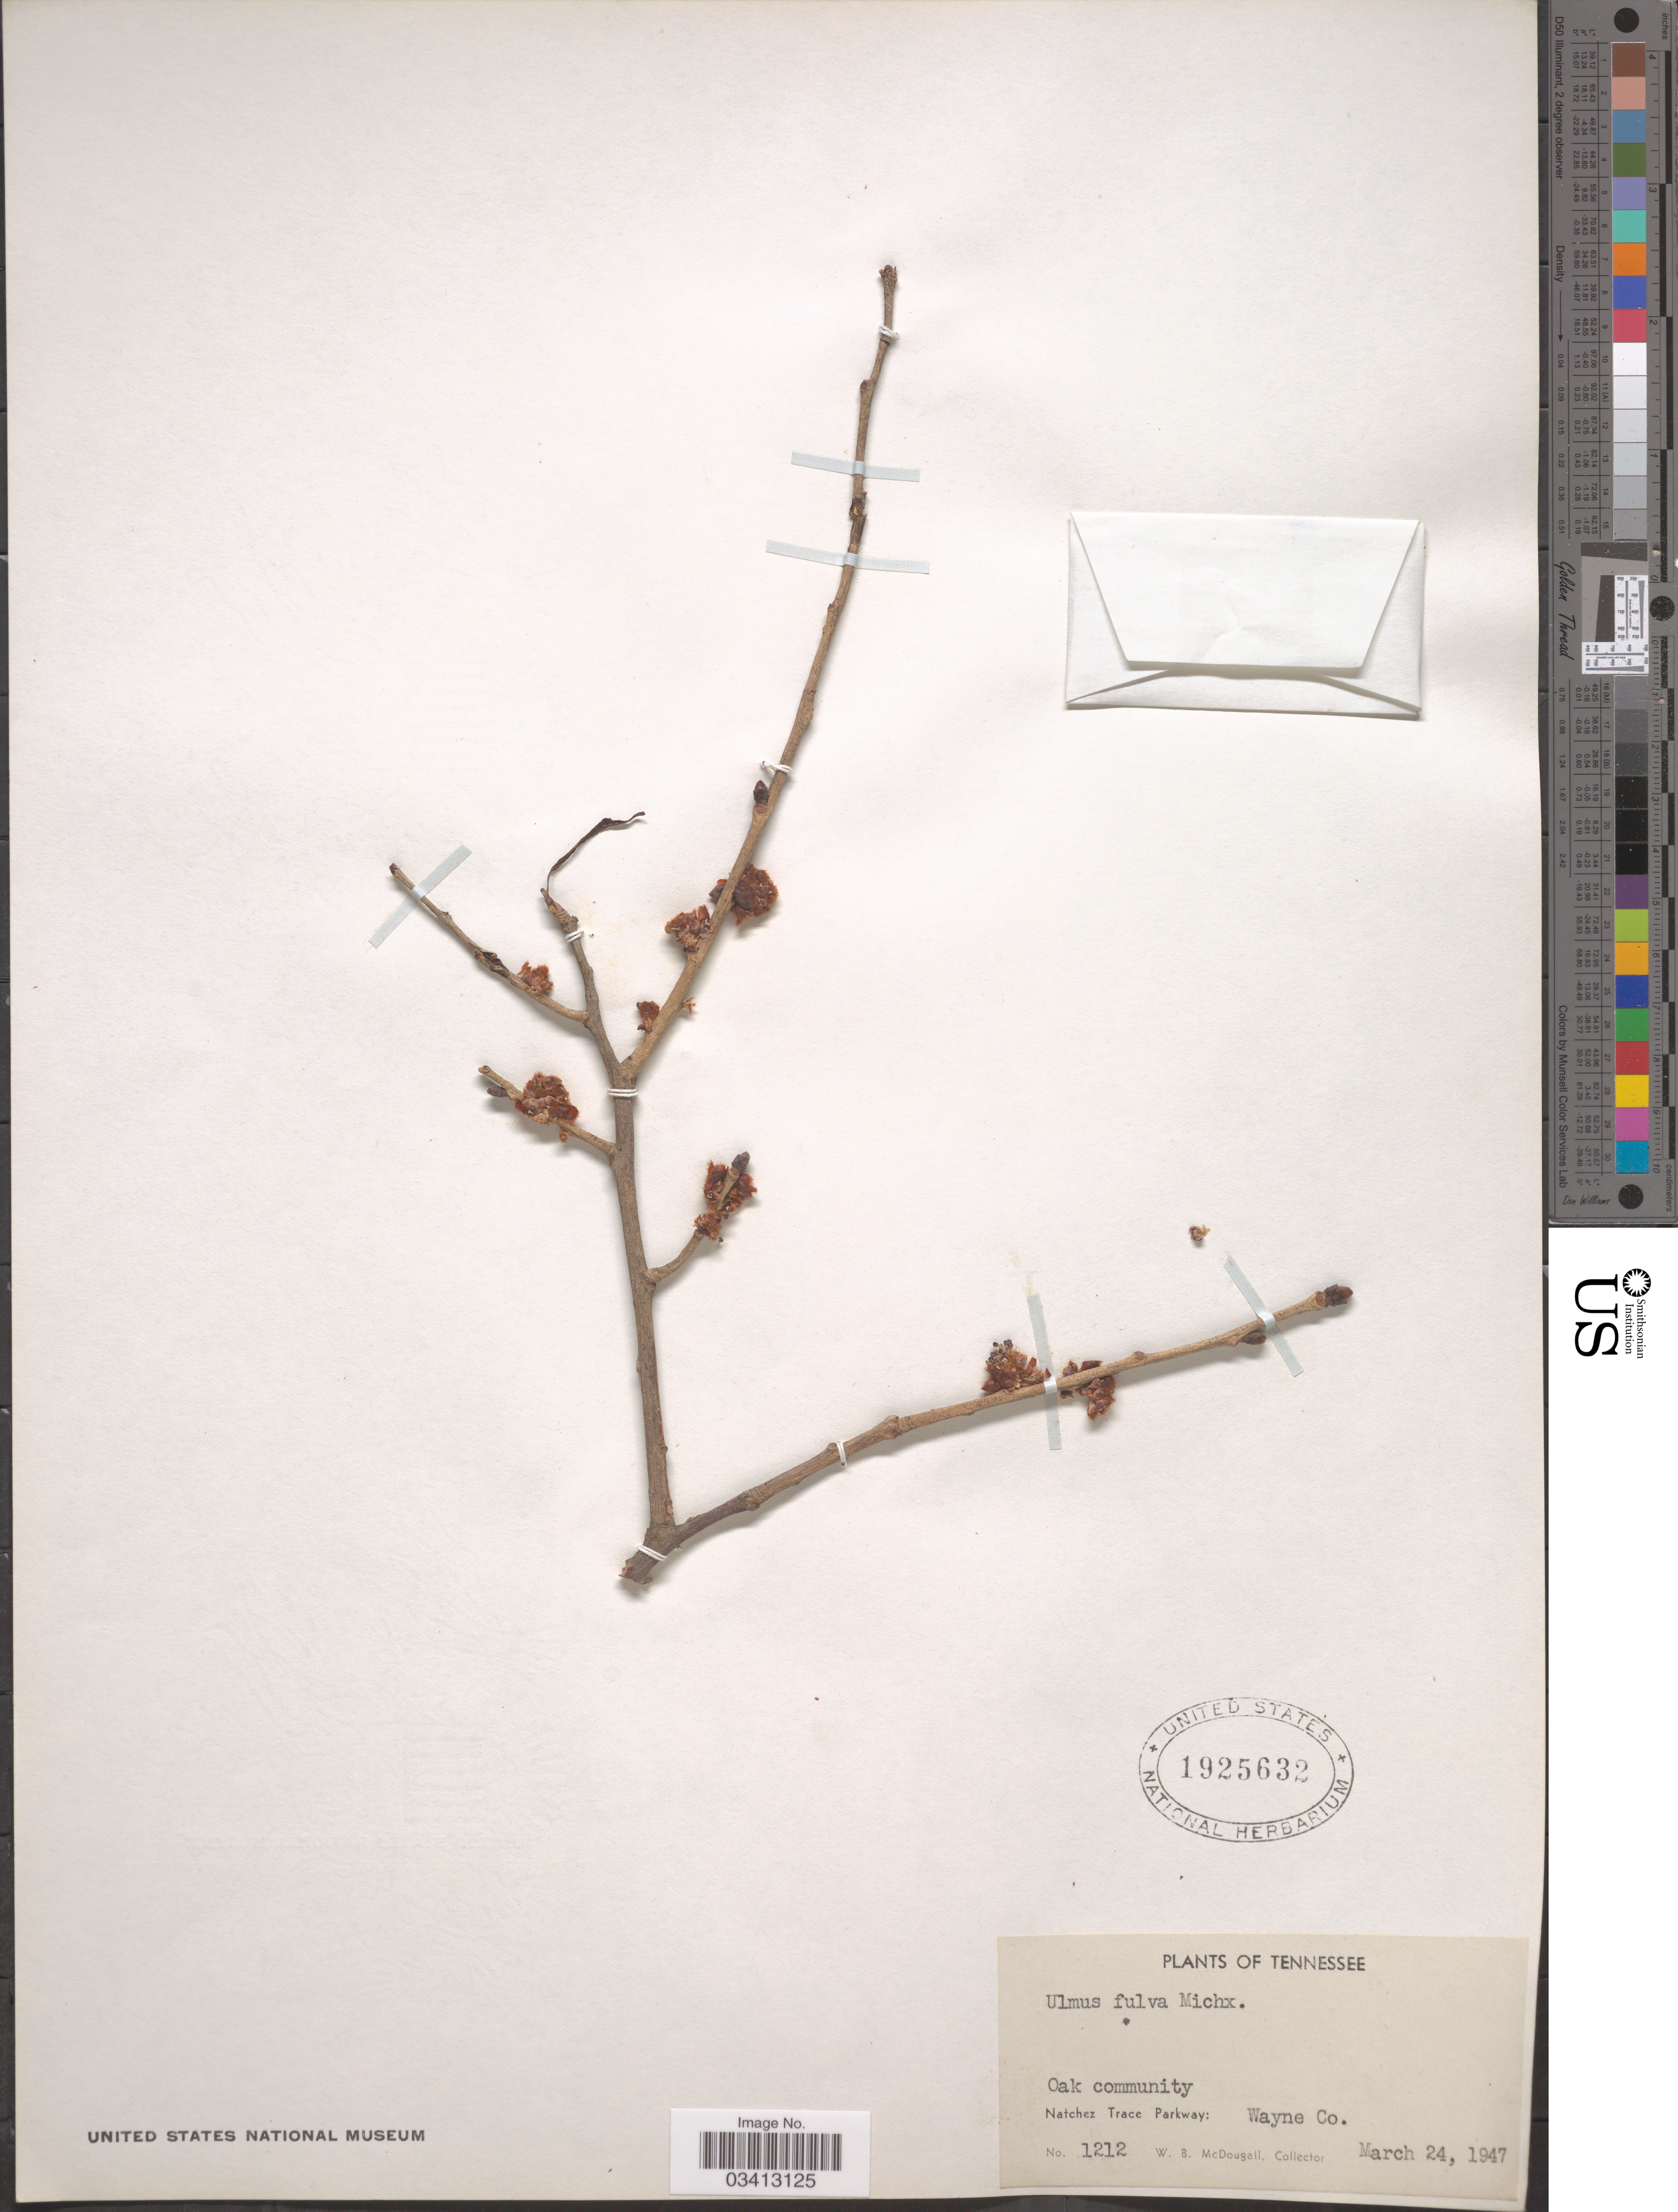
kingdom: Plantae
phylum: Tracheophyta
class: Magnoliopsida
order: Rosales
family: Ulmaceae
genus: Ulmus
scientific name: Ulmus rubra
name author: Muhl.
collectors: W. B. McDougall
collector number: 1212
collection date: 1947-03-24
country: United States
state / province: Tennessee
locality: Oak community. Natchez Trace Parkway: Wayne Co.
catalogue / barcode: US 1925632